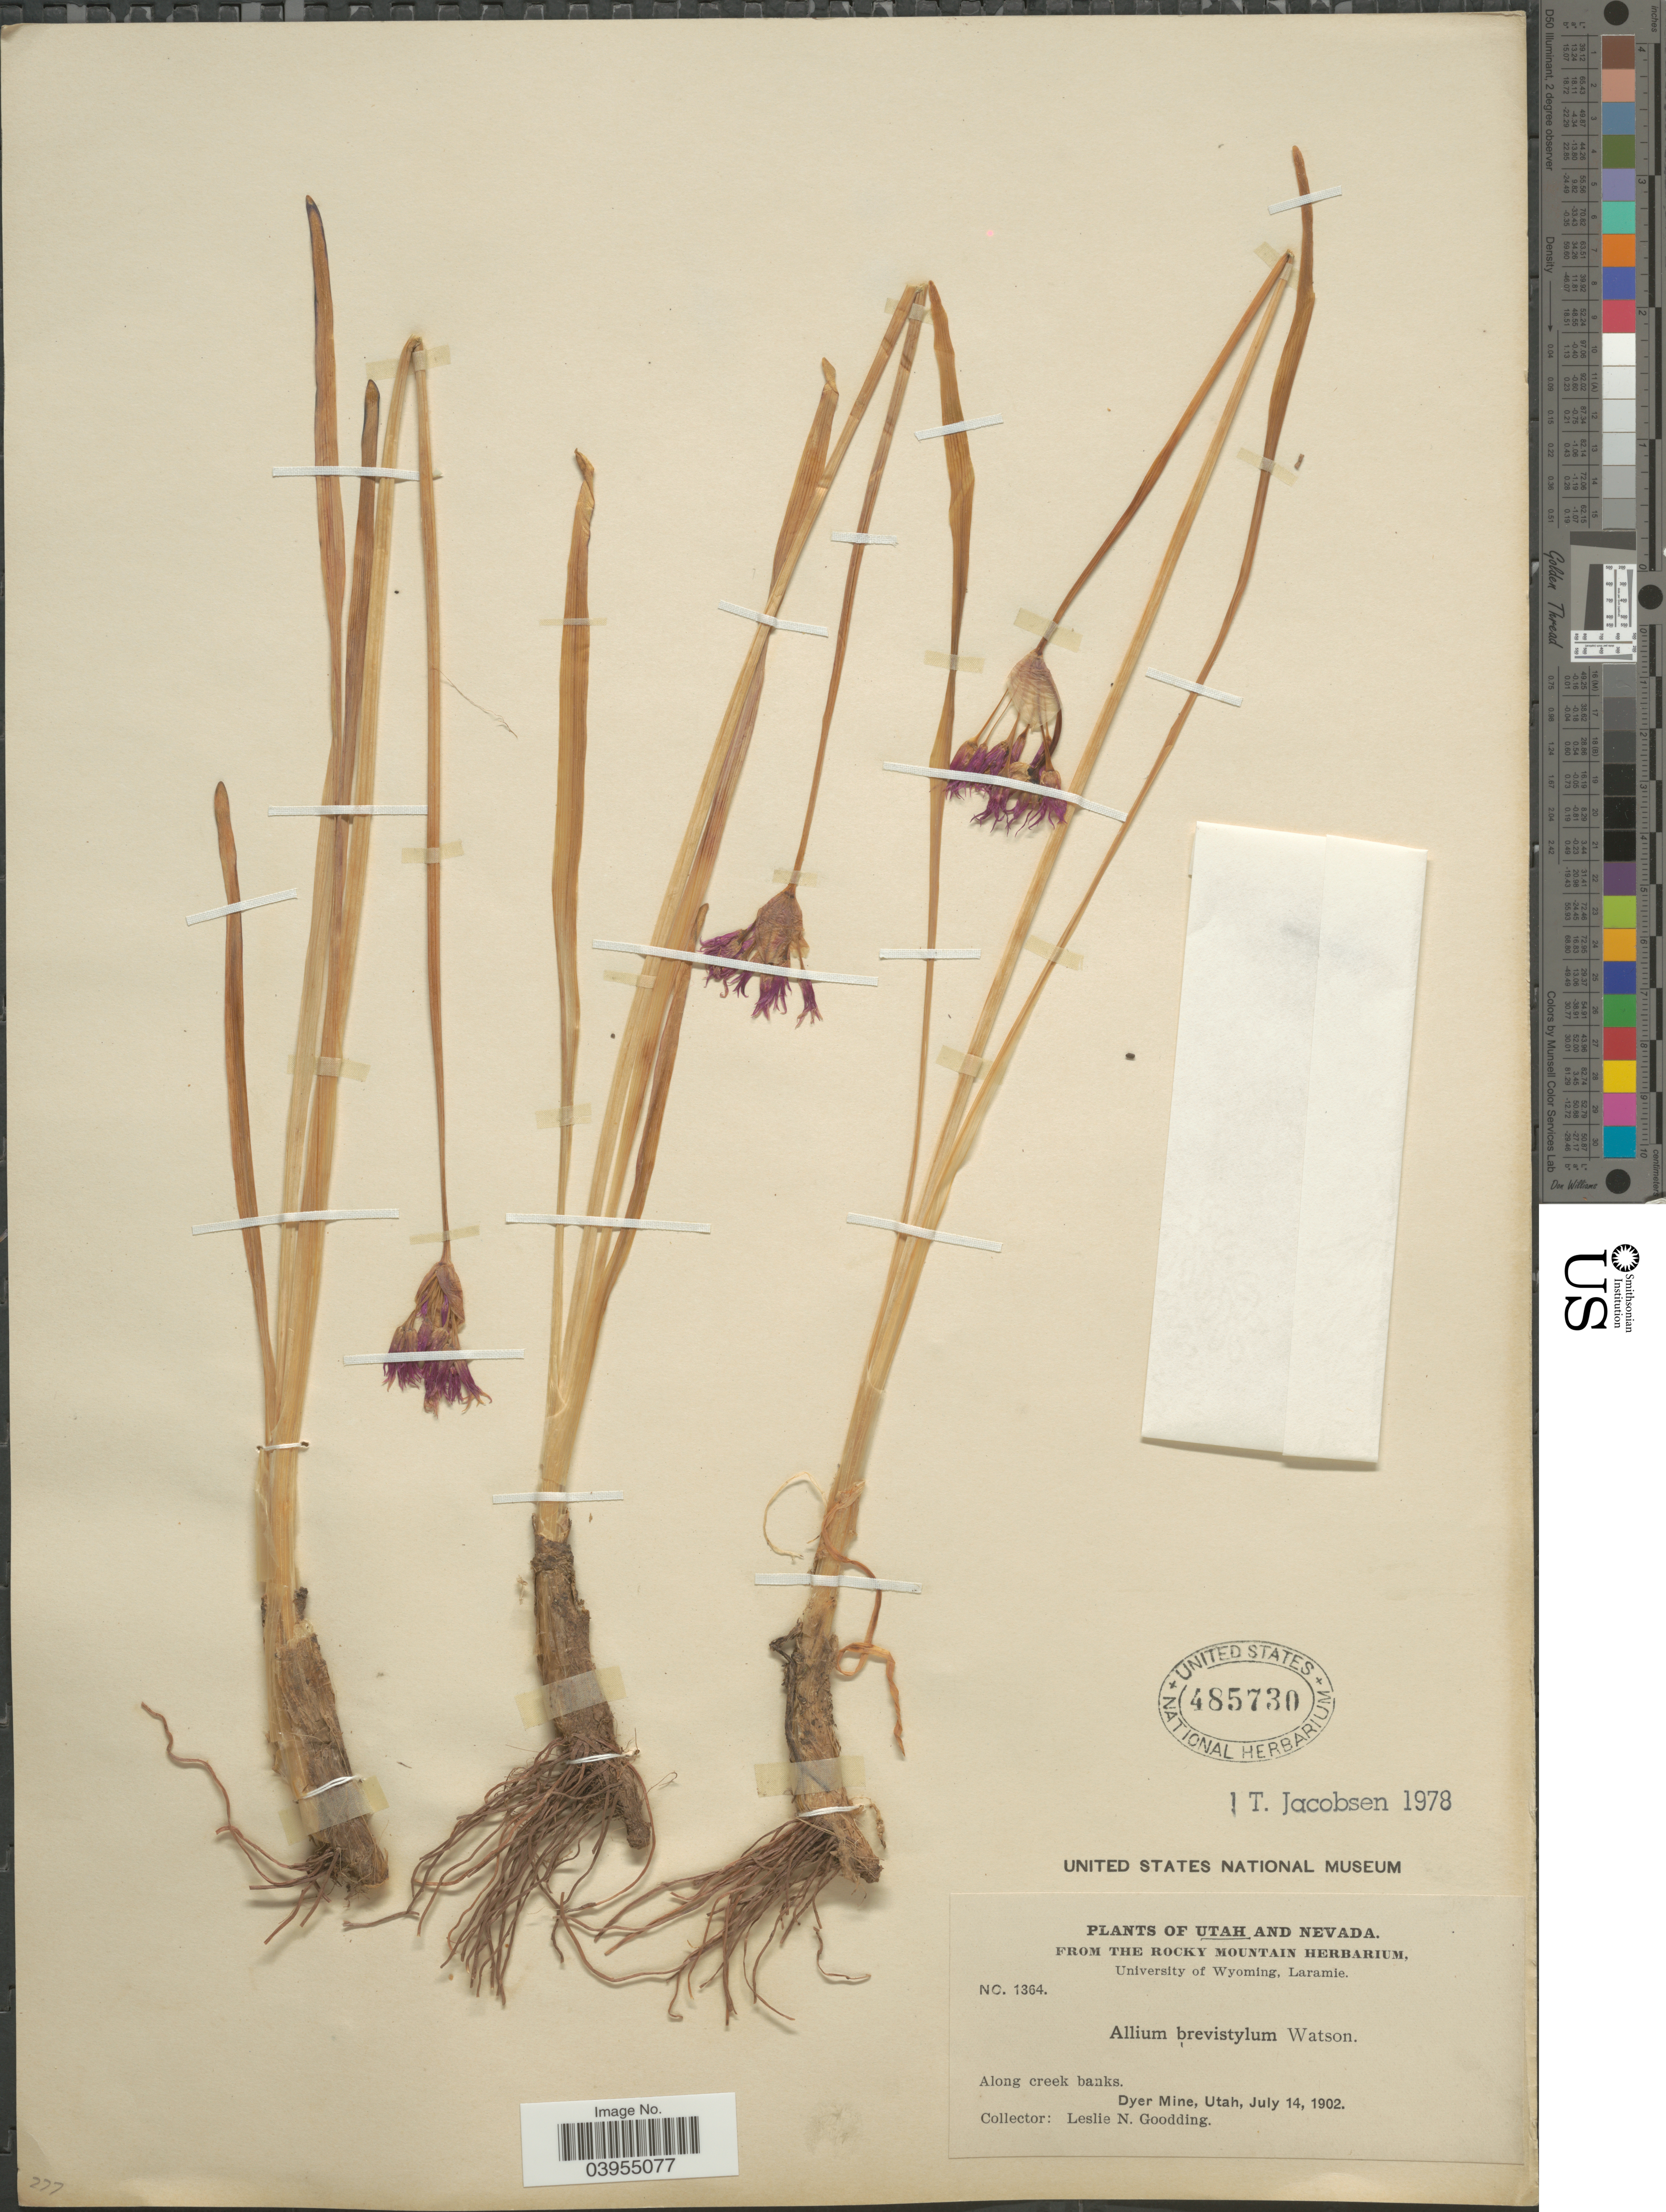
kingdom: Plantae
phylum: Tracheophyta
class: Liliopsida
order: Asparagales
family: Amaryllidaceae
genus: Allium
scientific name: Allium brevistylum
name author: S. Watson in C. King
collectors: L. N. Goodding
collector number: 1364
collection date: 1902-07-14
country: United States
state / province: Utah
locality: Dyer Mine.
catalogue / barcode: US 485730